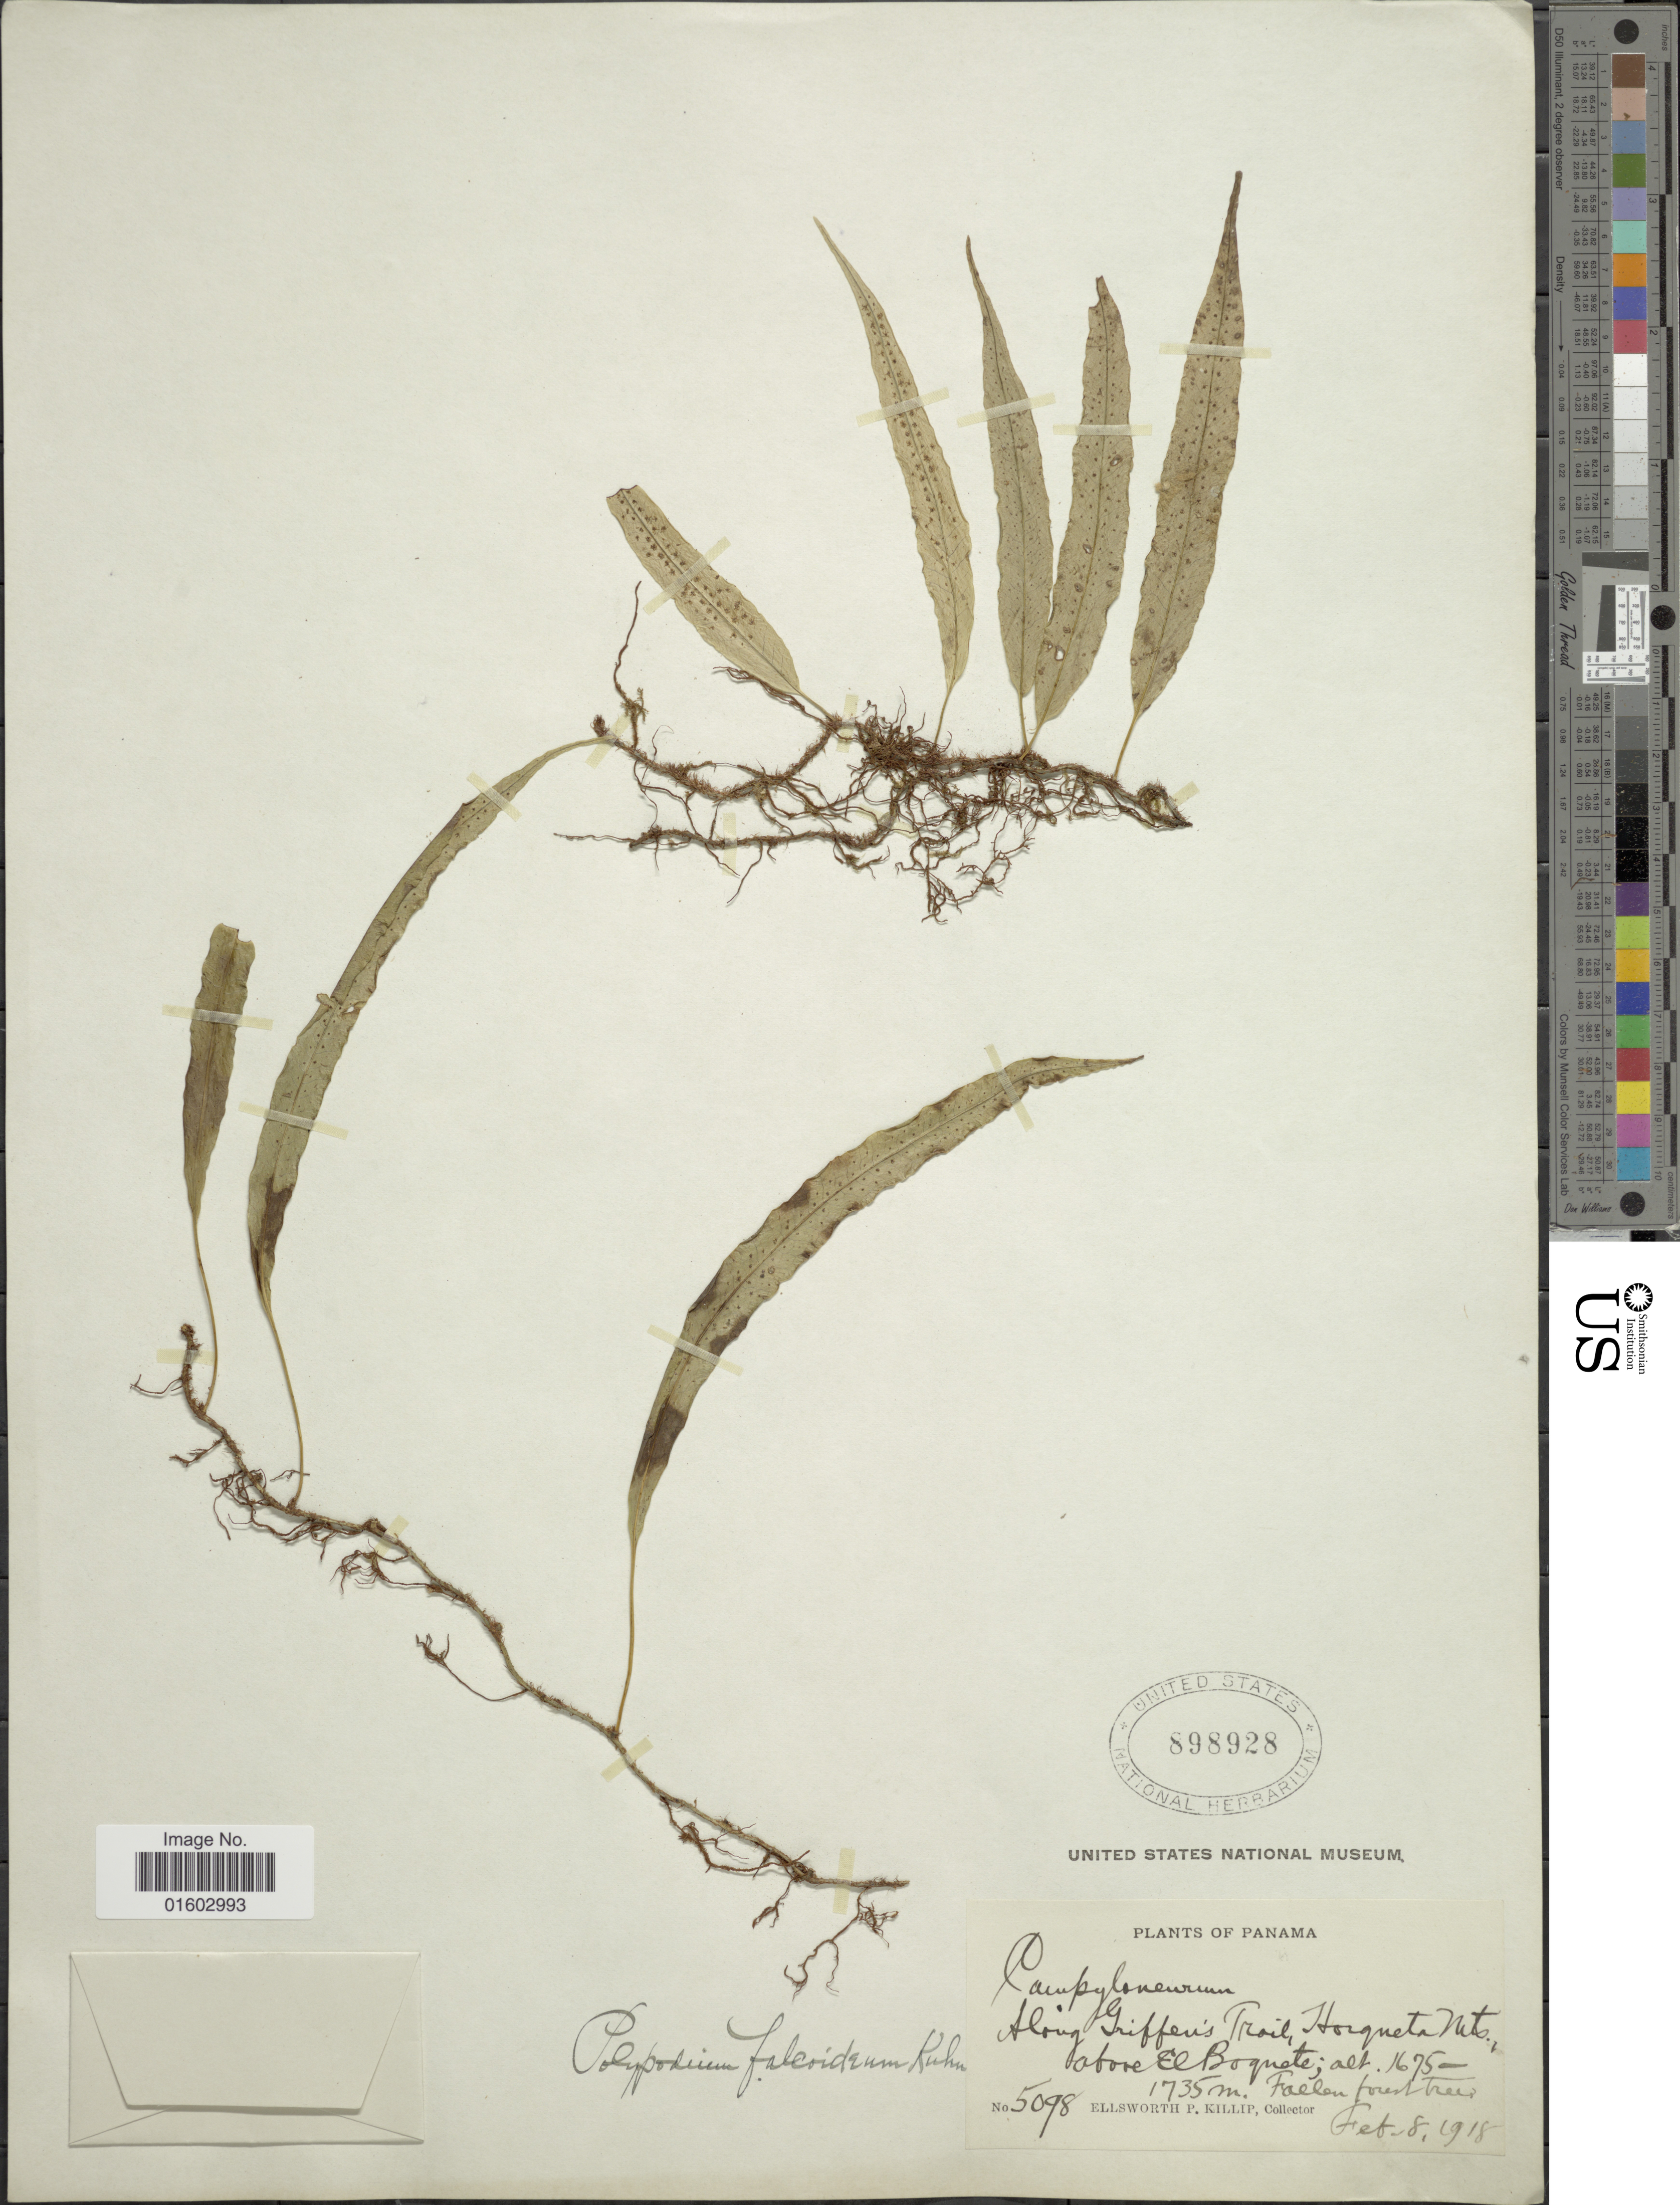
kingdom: Plantae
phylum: Tracheophyta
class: Polypodiopsida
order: Polypodiales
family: Polypodiaceae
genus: Campyloneurum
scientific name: Campyloneurum falcoideum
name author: (Kuhn ex Hieron.) M. Mey. ex Lellinger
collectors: E. P. Killip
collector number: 5098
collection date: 1918-02-08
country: Panama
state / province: Chiriquí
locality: Along Griffenis Trail, Horqueta Mts., above El Boquete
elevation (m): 1675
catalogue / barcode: US 898928